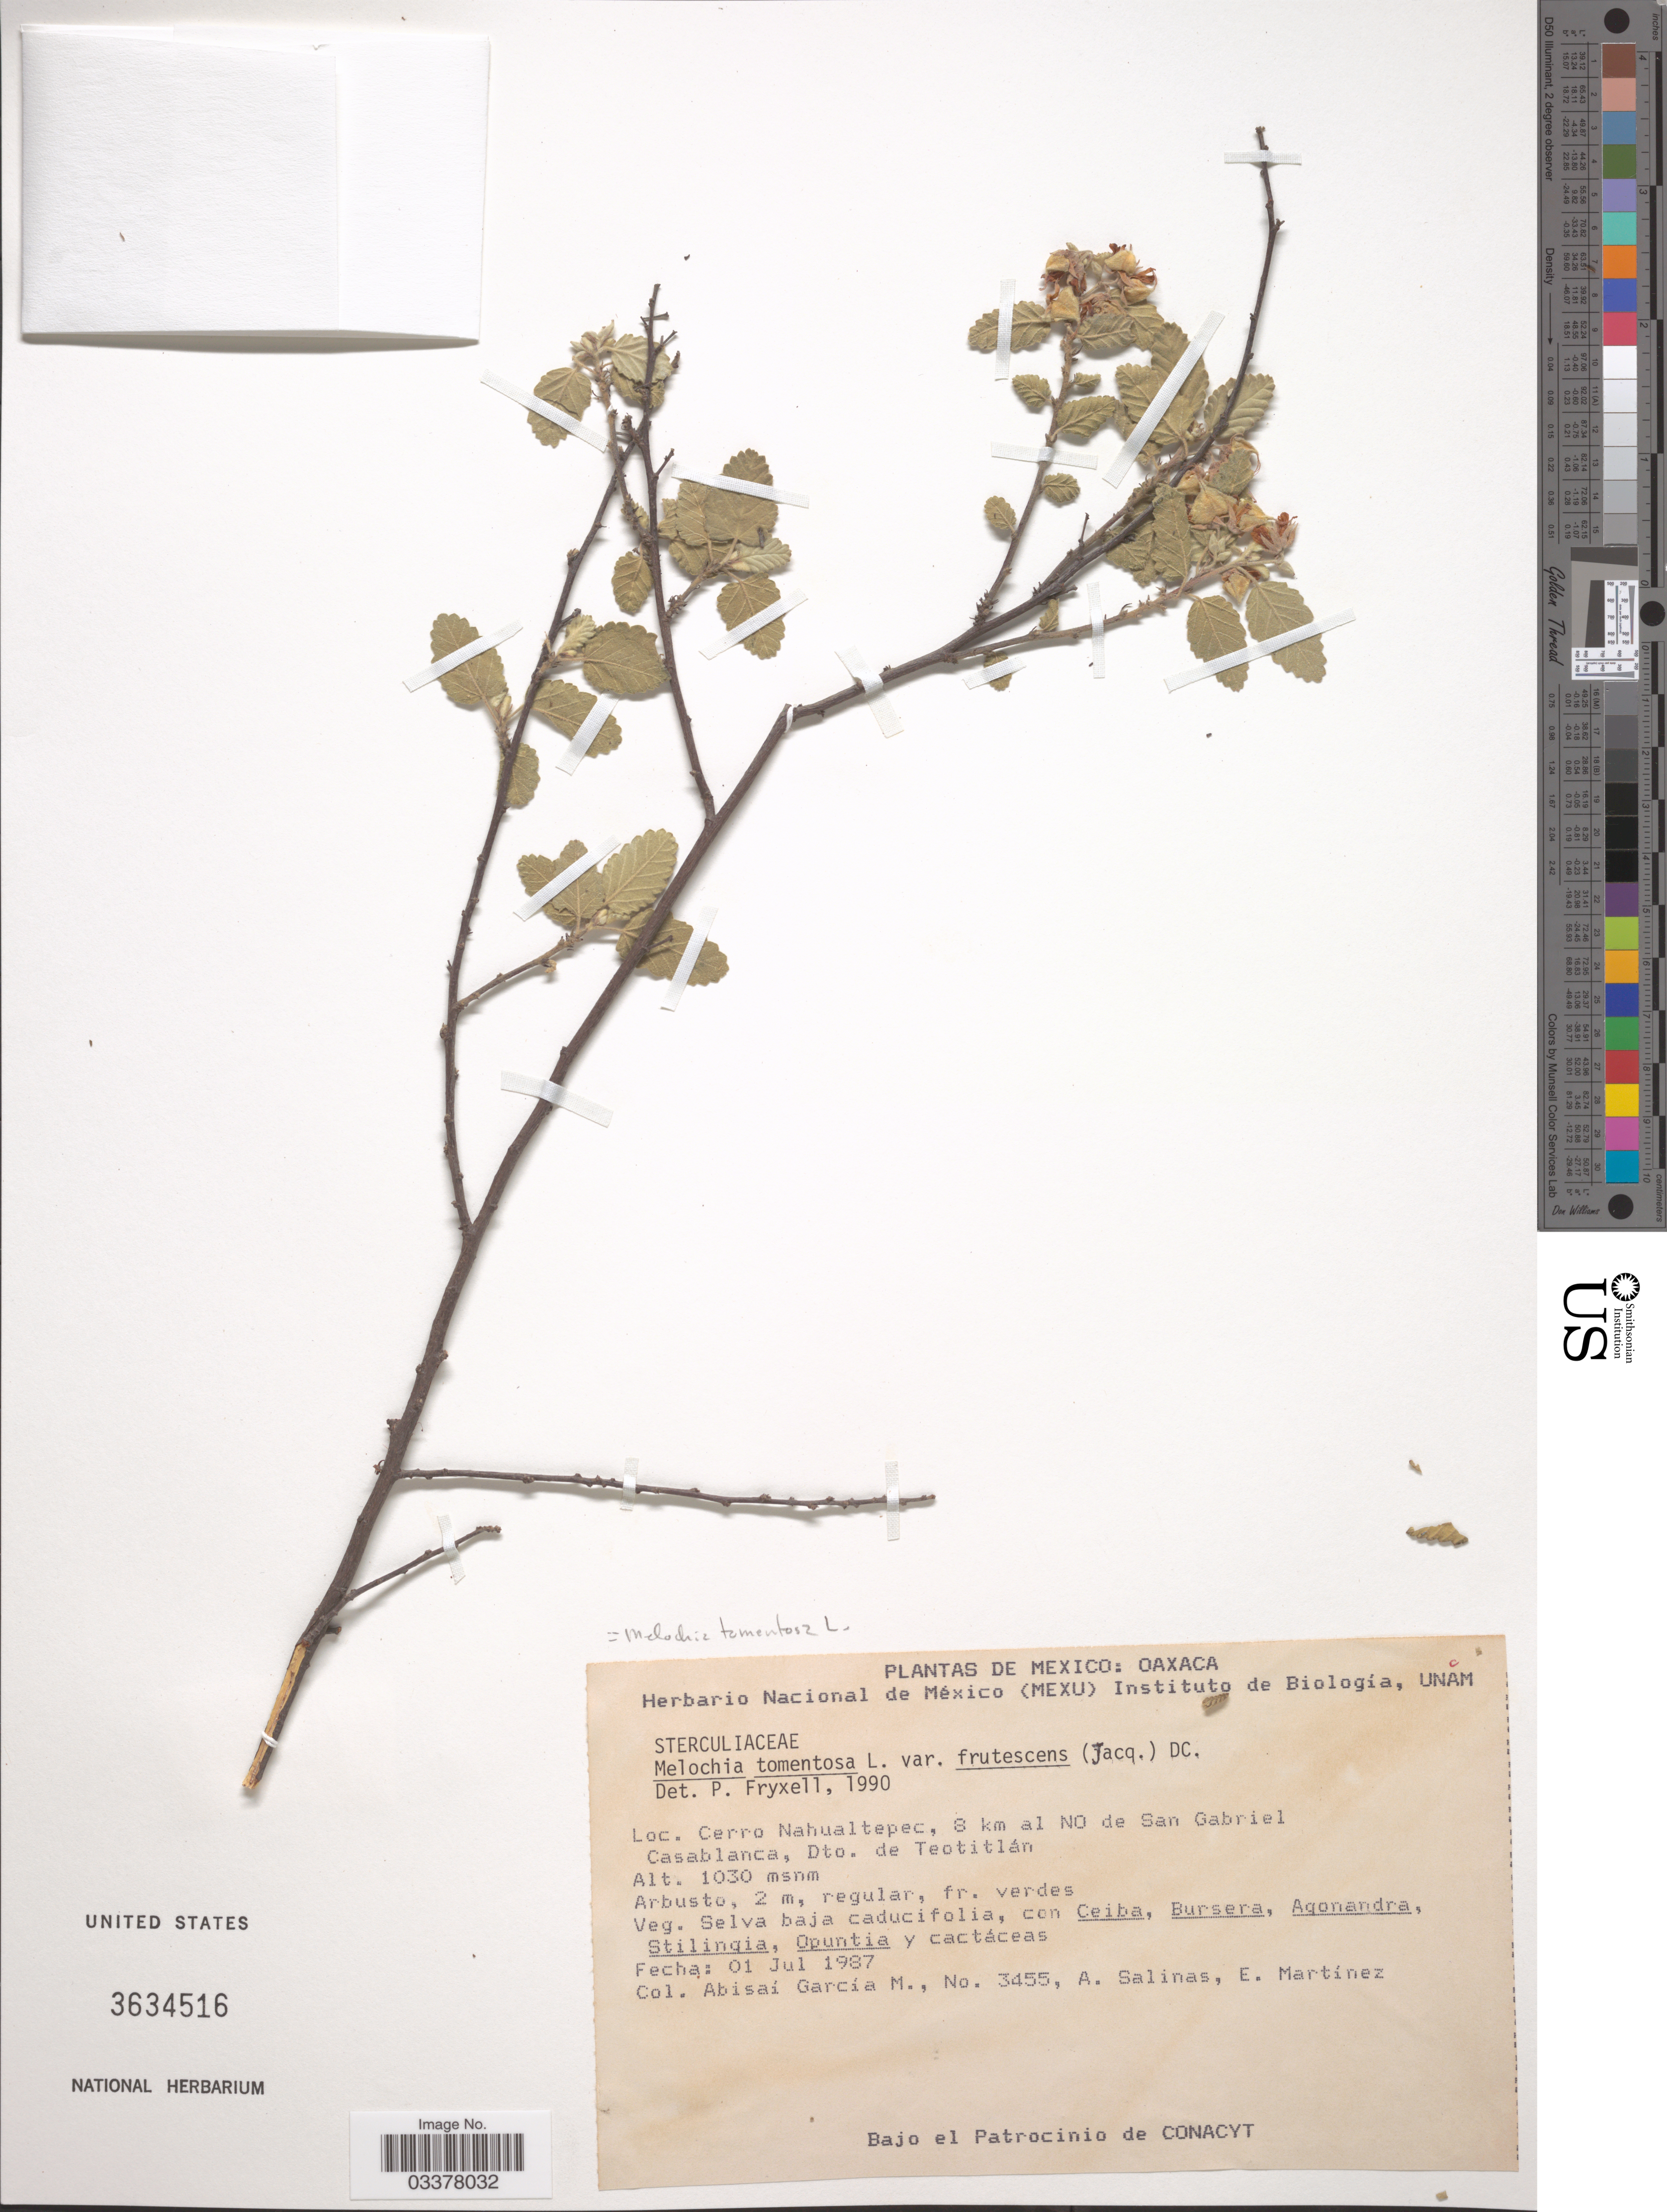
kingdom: Plantae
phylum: Tracheophyta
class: Magnoliopsida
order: Malvales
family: Malvaceae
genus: Melochia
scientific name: Melochia tomentosa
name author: L.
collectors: A. García M., A. Salinas & E. Martínez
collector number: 3455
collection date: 1987-07-01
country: Mexico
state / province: Oaxaca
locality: Cerro Nahualtepec, 8 km al NO de San Gabriel Casablanca, Dto. de Teotitlán.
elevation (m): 1030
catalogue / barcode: US 3634516